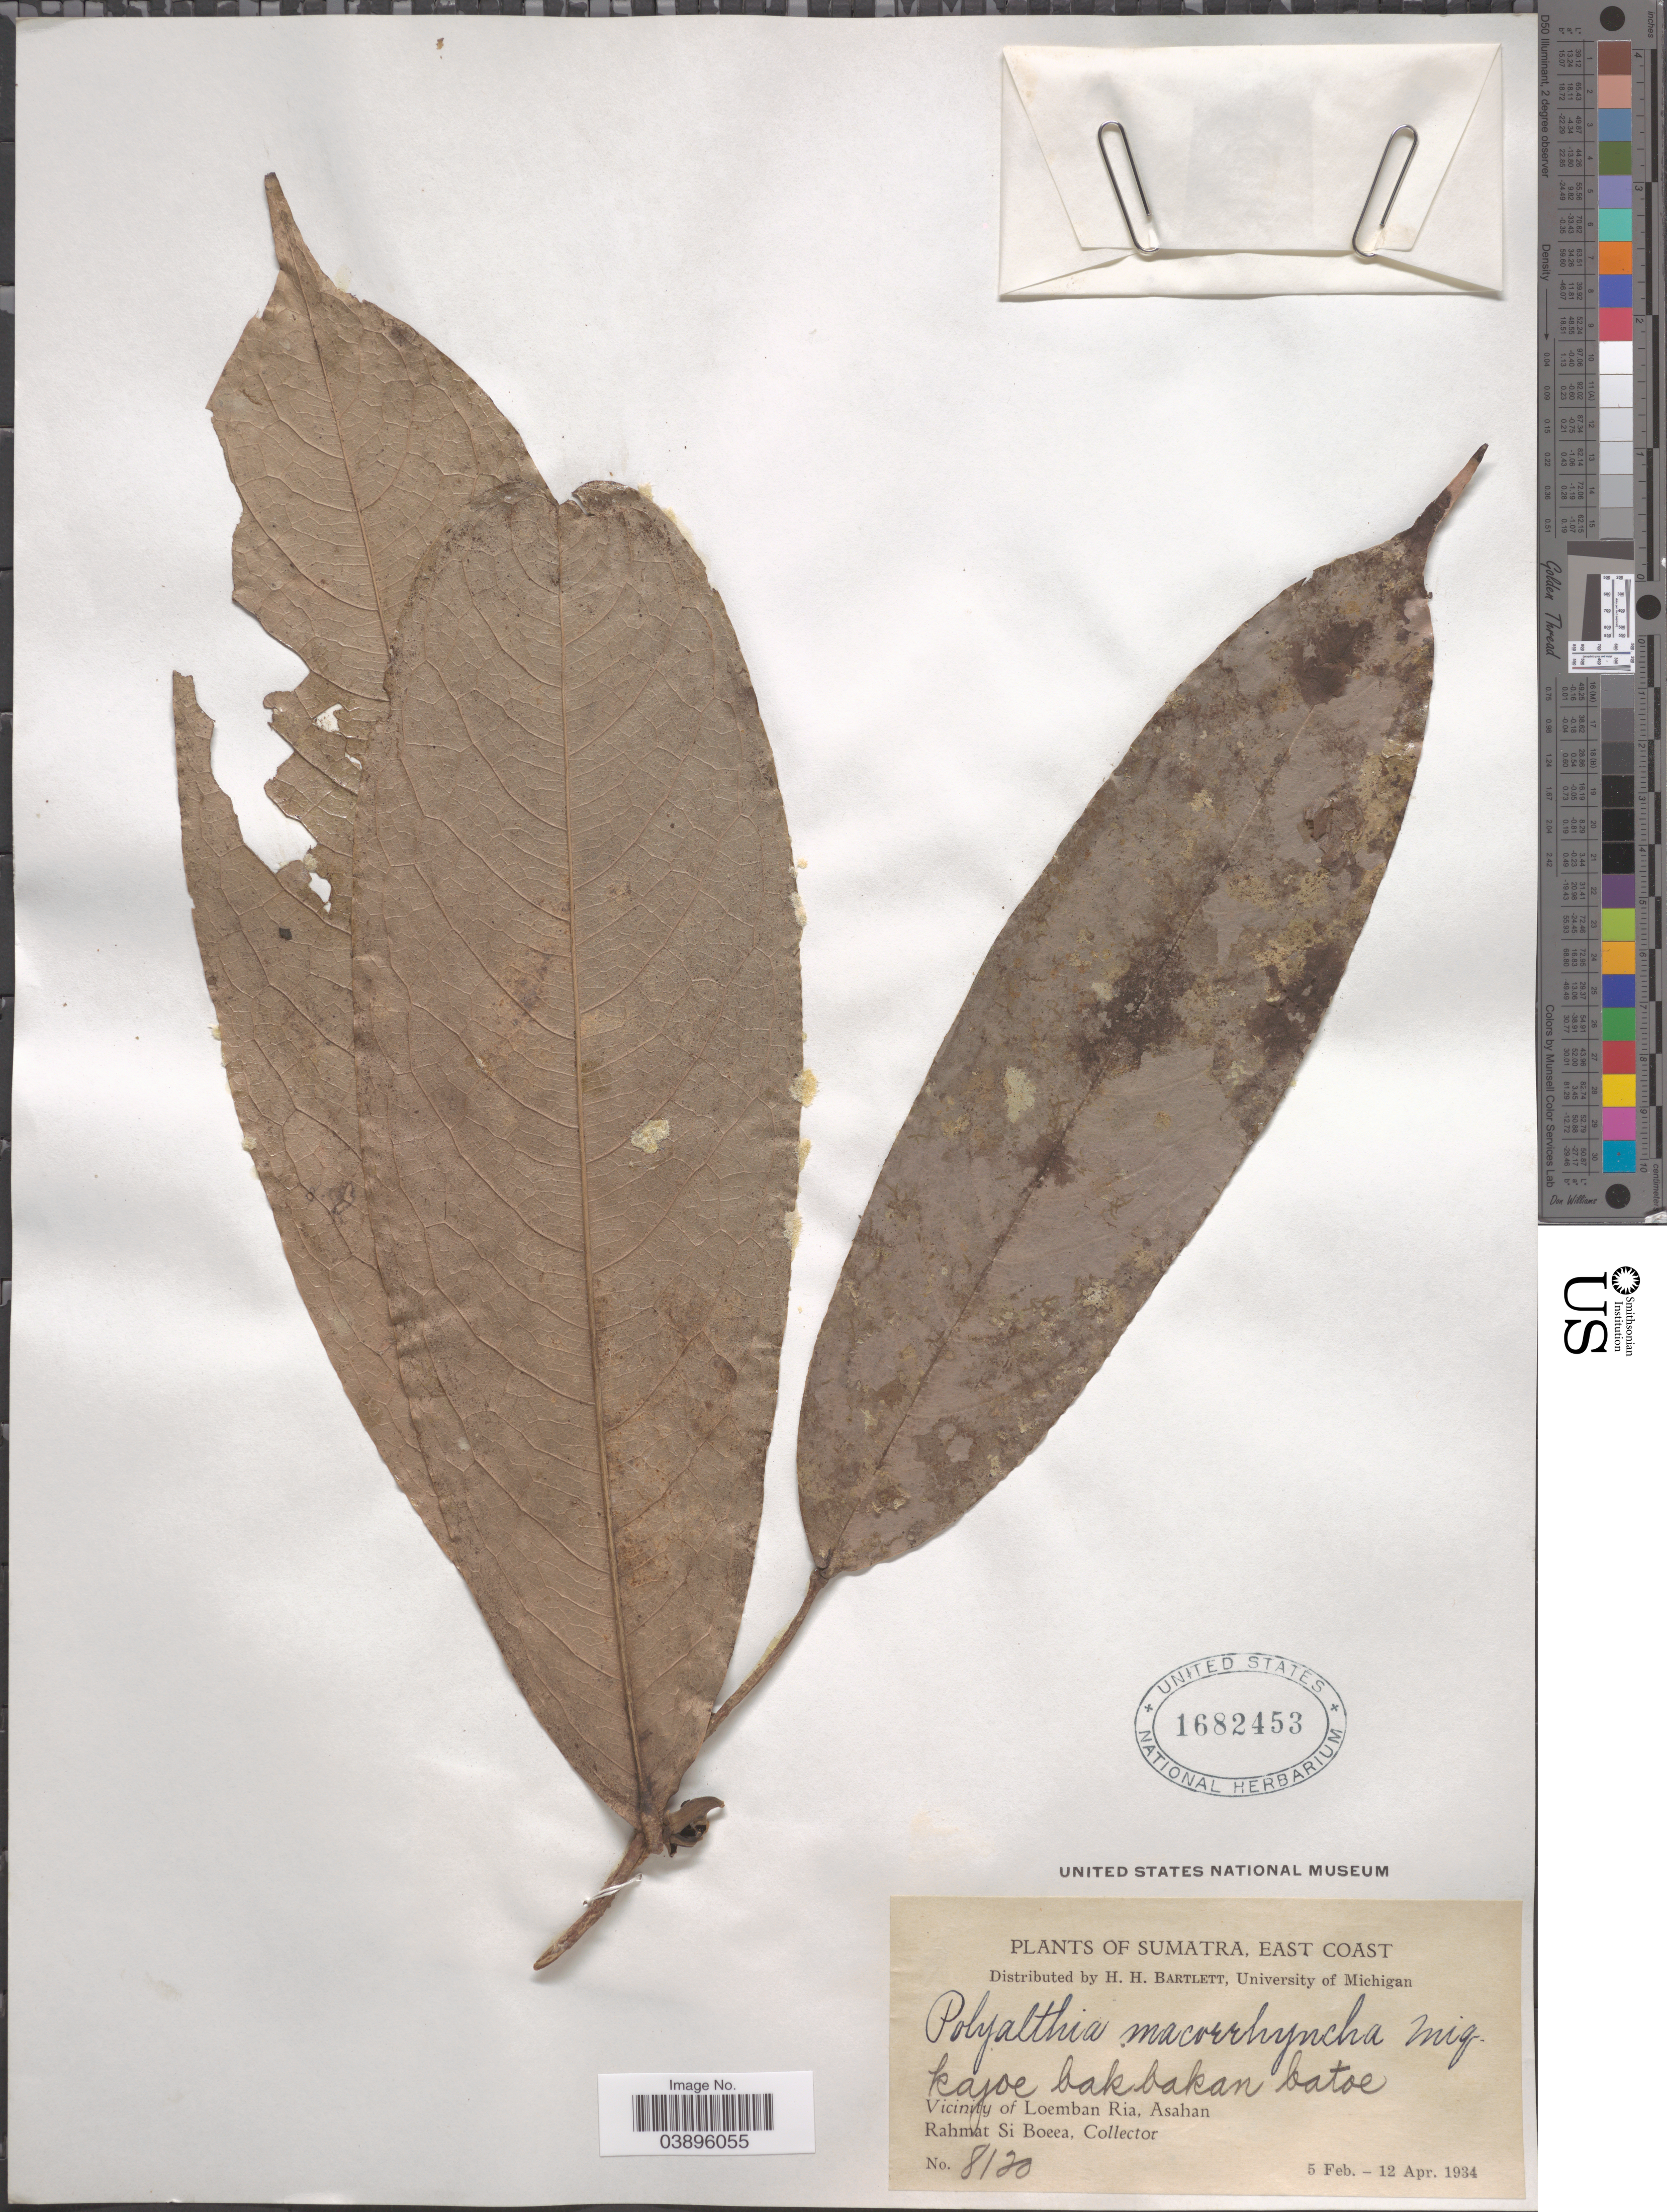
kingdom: Plantae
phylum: Tracheophyta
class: Magnoliopsida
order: Magnoliales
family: Annonaceae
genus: Polyalthia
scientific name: Polyalthia macrorrhyncha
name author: Miq.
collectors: Rahmat Si Boeea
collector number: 8130*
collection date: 1934-02-05/1934-04-12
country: Indonesia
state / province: Sumatra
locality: East Coast. Vicinity of Loemban Ria, Asahan.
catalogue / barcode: US 1682453